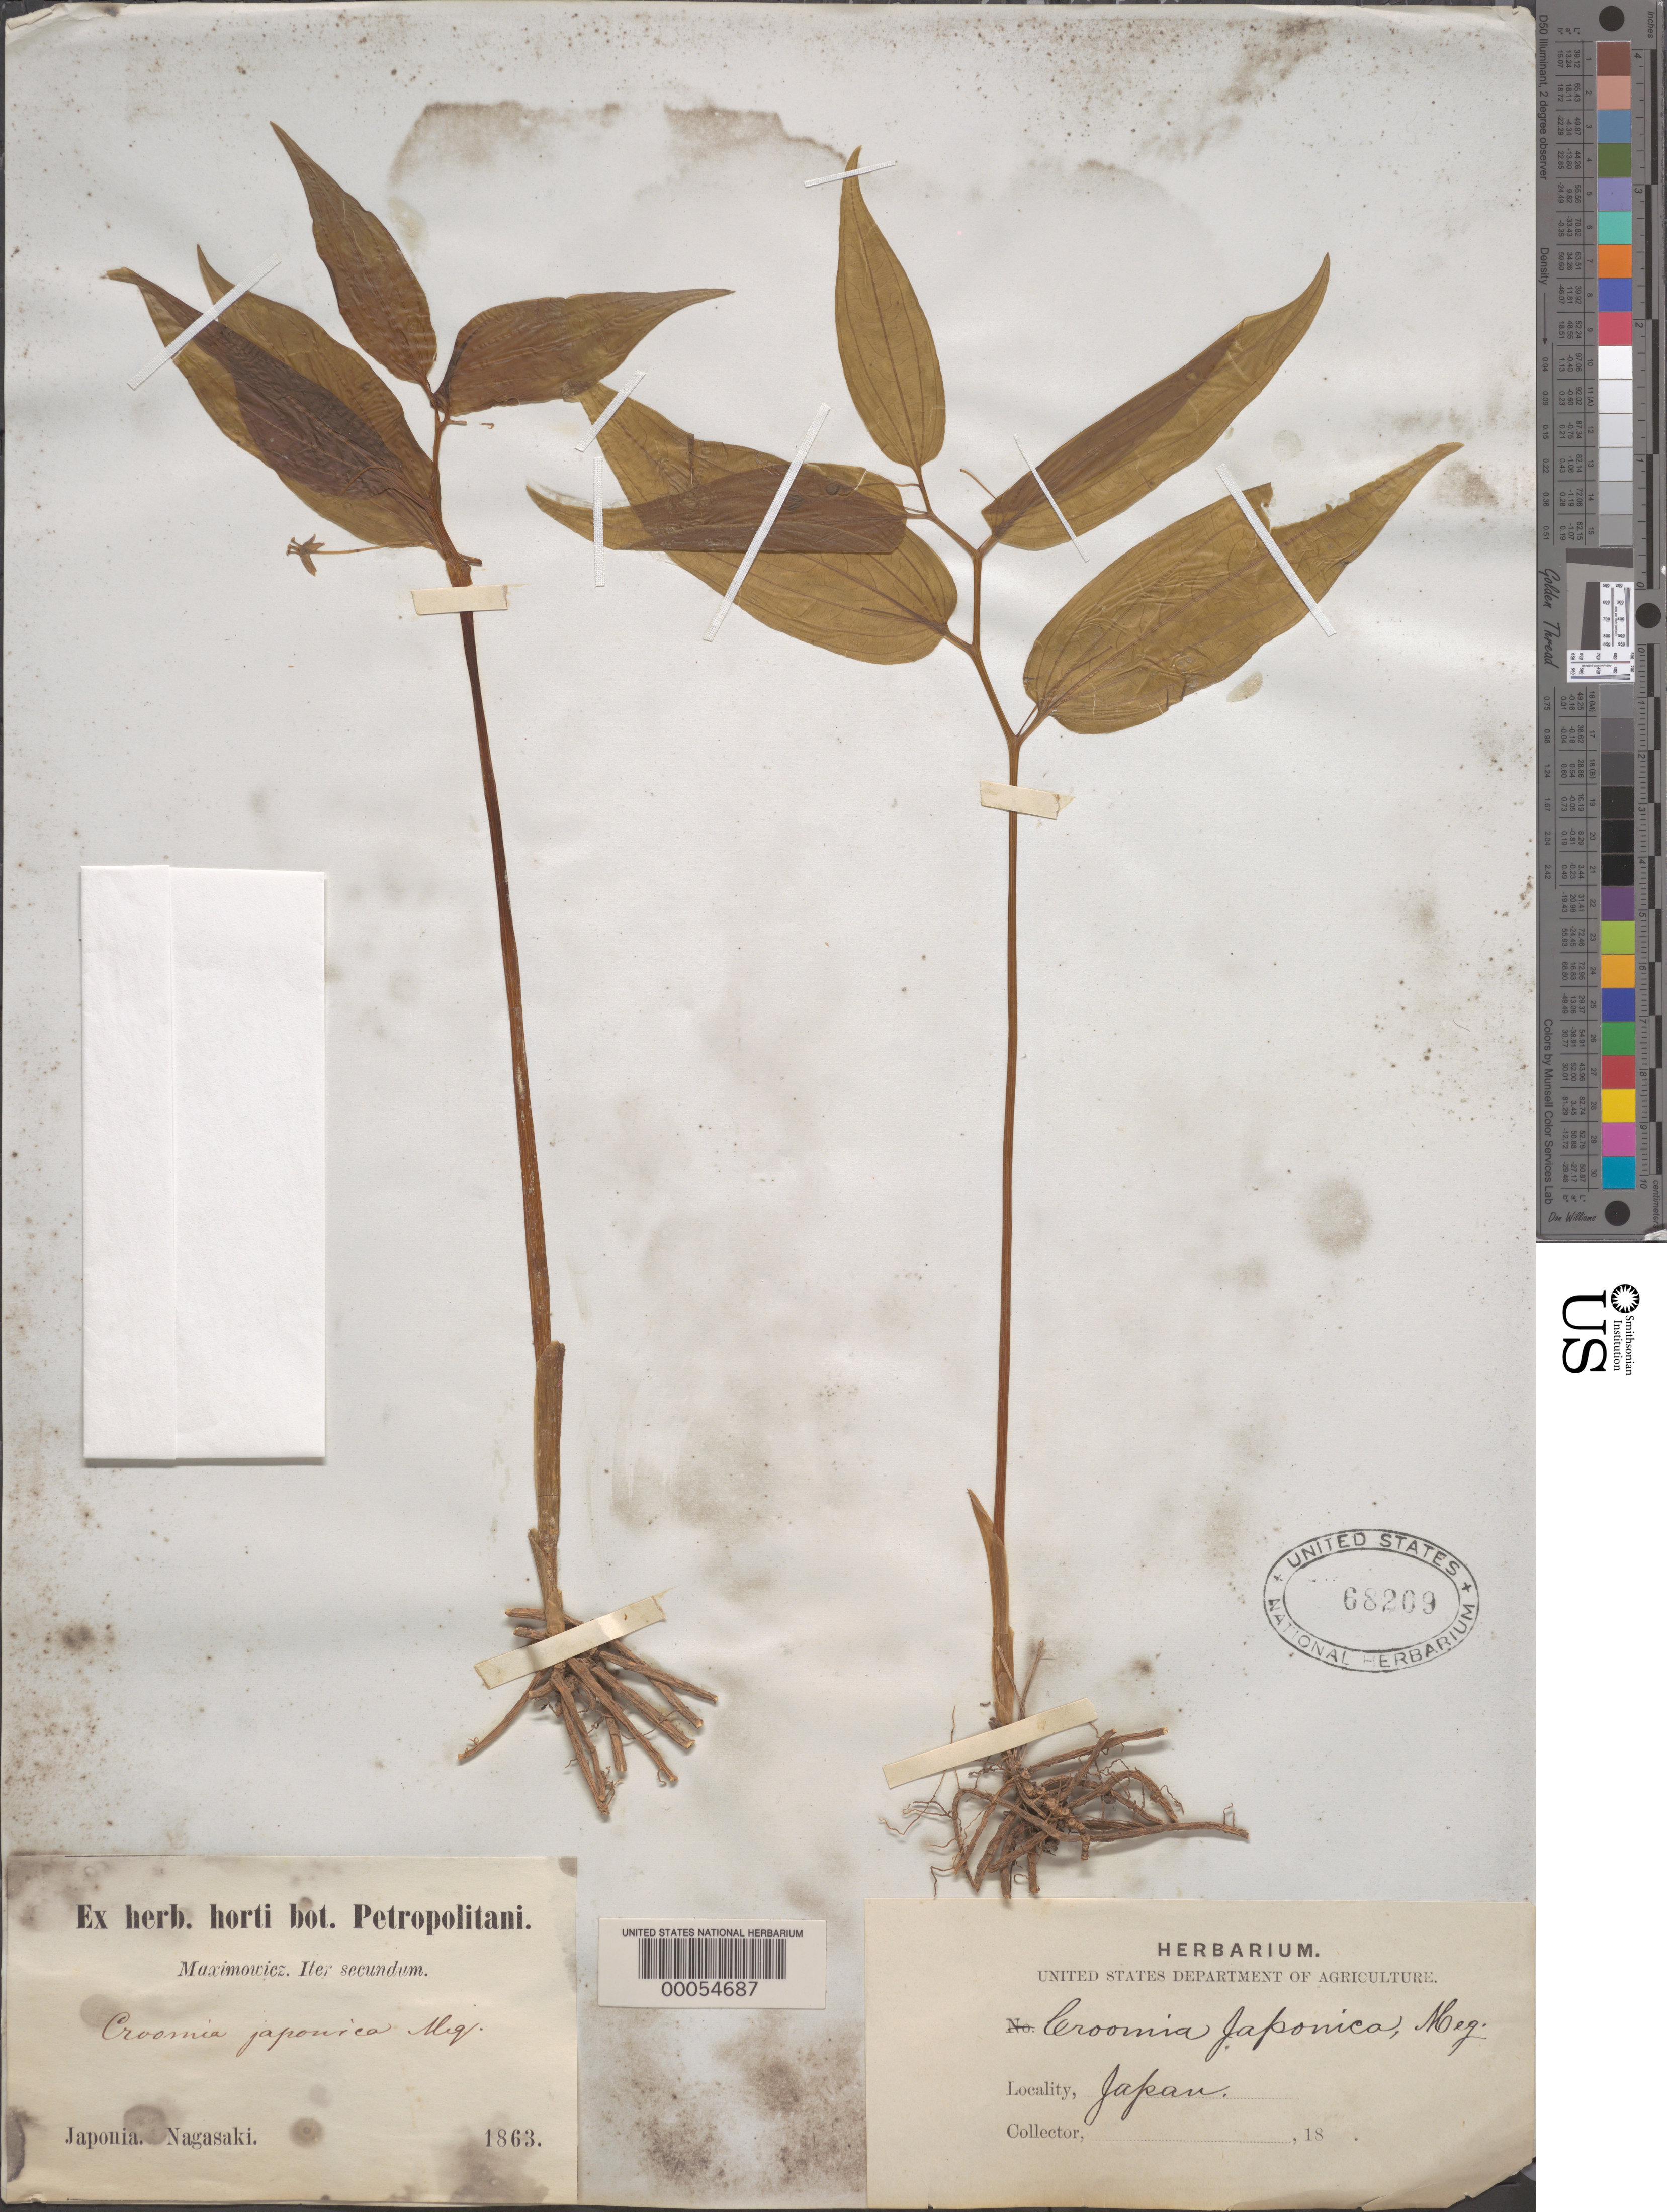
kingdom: Plantae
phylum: Tracheophyta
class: Liliopsida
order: Pandanales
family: Stemonaceae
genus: Stemona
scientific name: Stemona japonica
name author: (Blume) Miq.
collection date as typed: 1863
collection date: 1863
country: Japan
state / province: Nagasaki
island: Kyushu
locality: Nagasaki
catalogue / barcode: US 68209